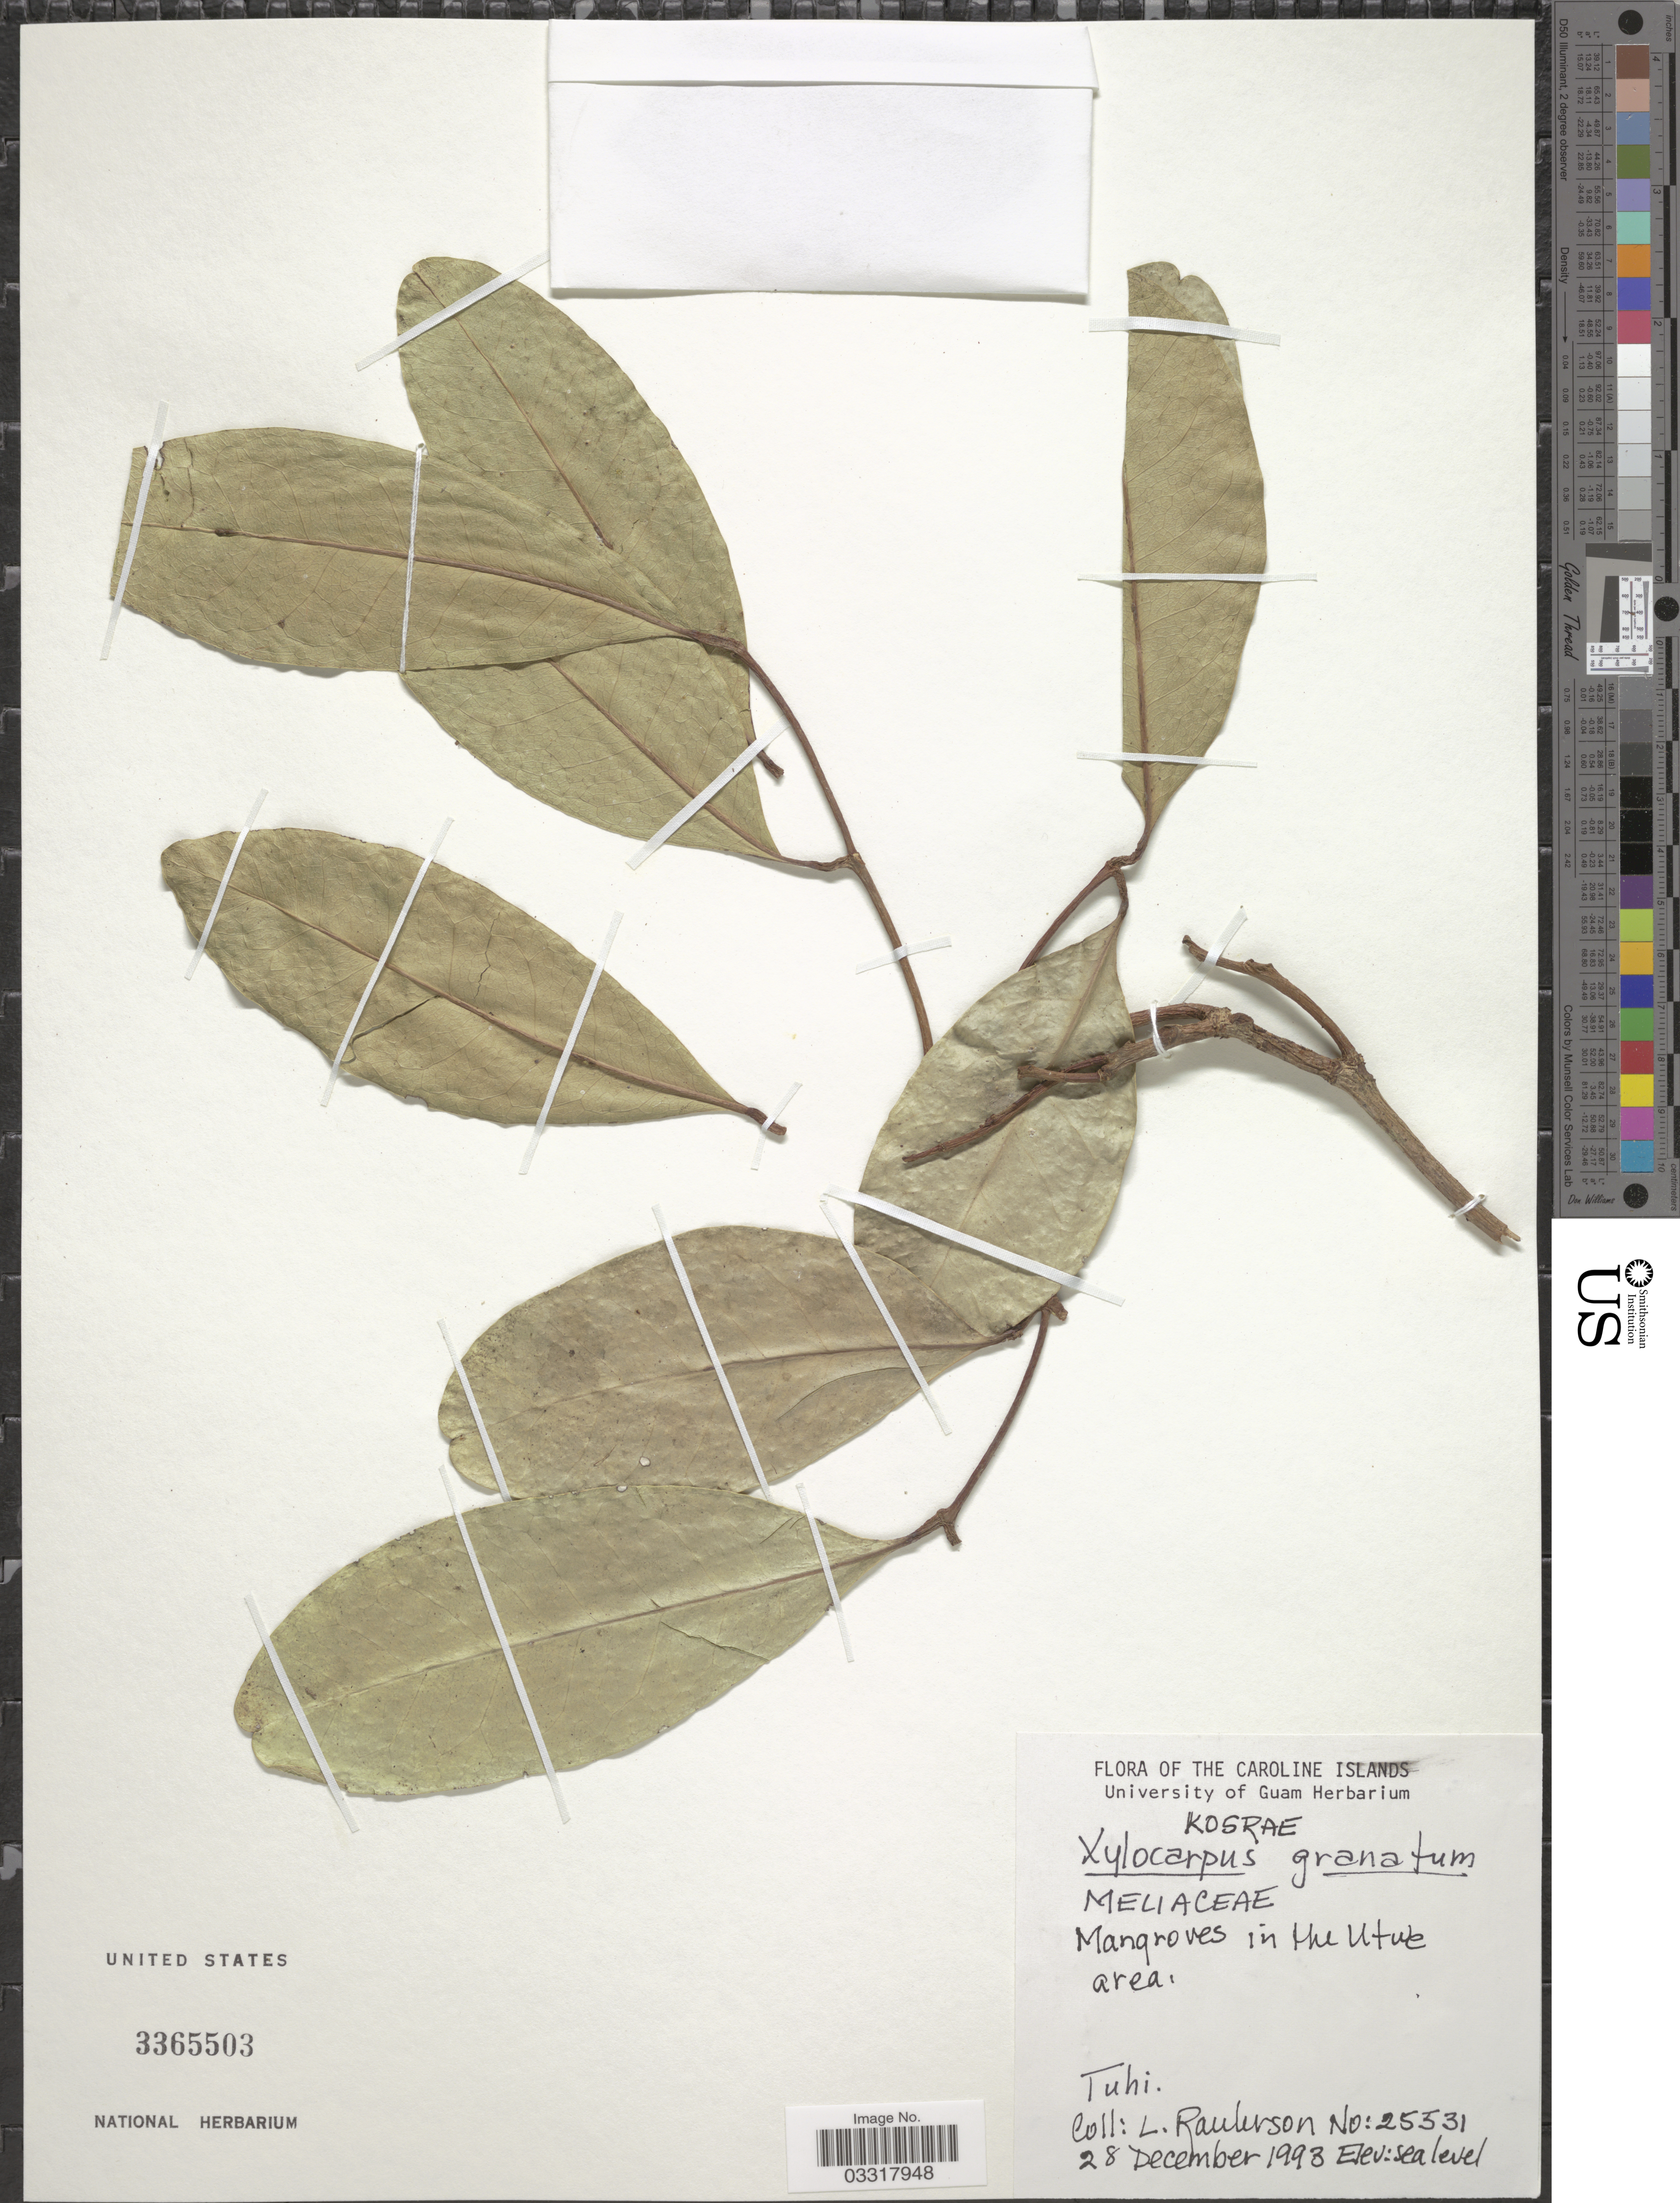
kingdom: Plantae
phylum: Tracheophyta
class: Magnoliopsida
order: Sapindales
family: Meliaceae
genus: Xylocarpus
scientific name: Xylocarpus granatum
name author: J. Koenig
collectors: L. Raulerson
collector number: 25531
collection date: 1993-12-28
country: Micronesia, Federated States of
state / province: Kosrae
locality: The Caroline Islands. Mangroves in the Utwe area.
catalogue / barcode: US 3365503